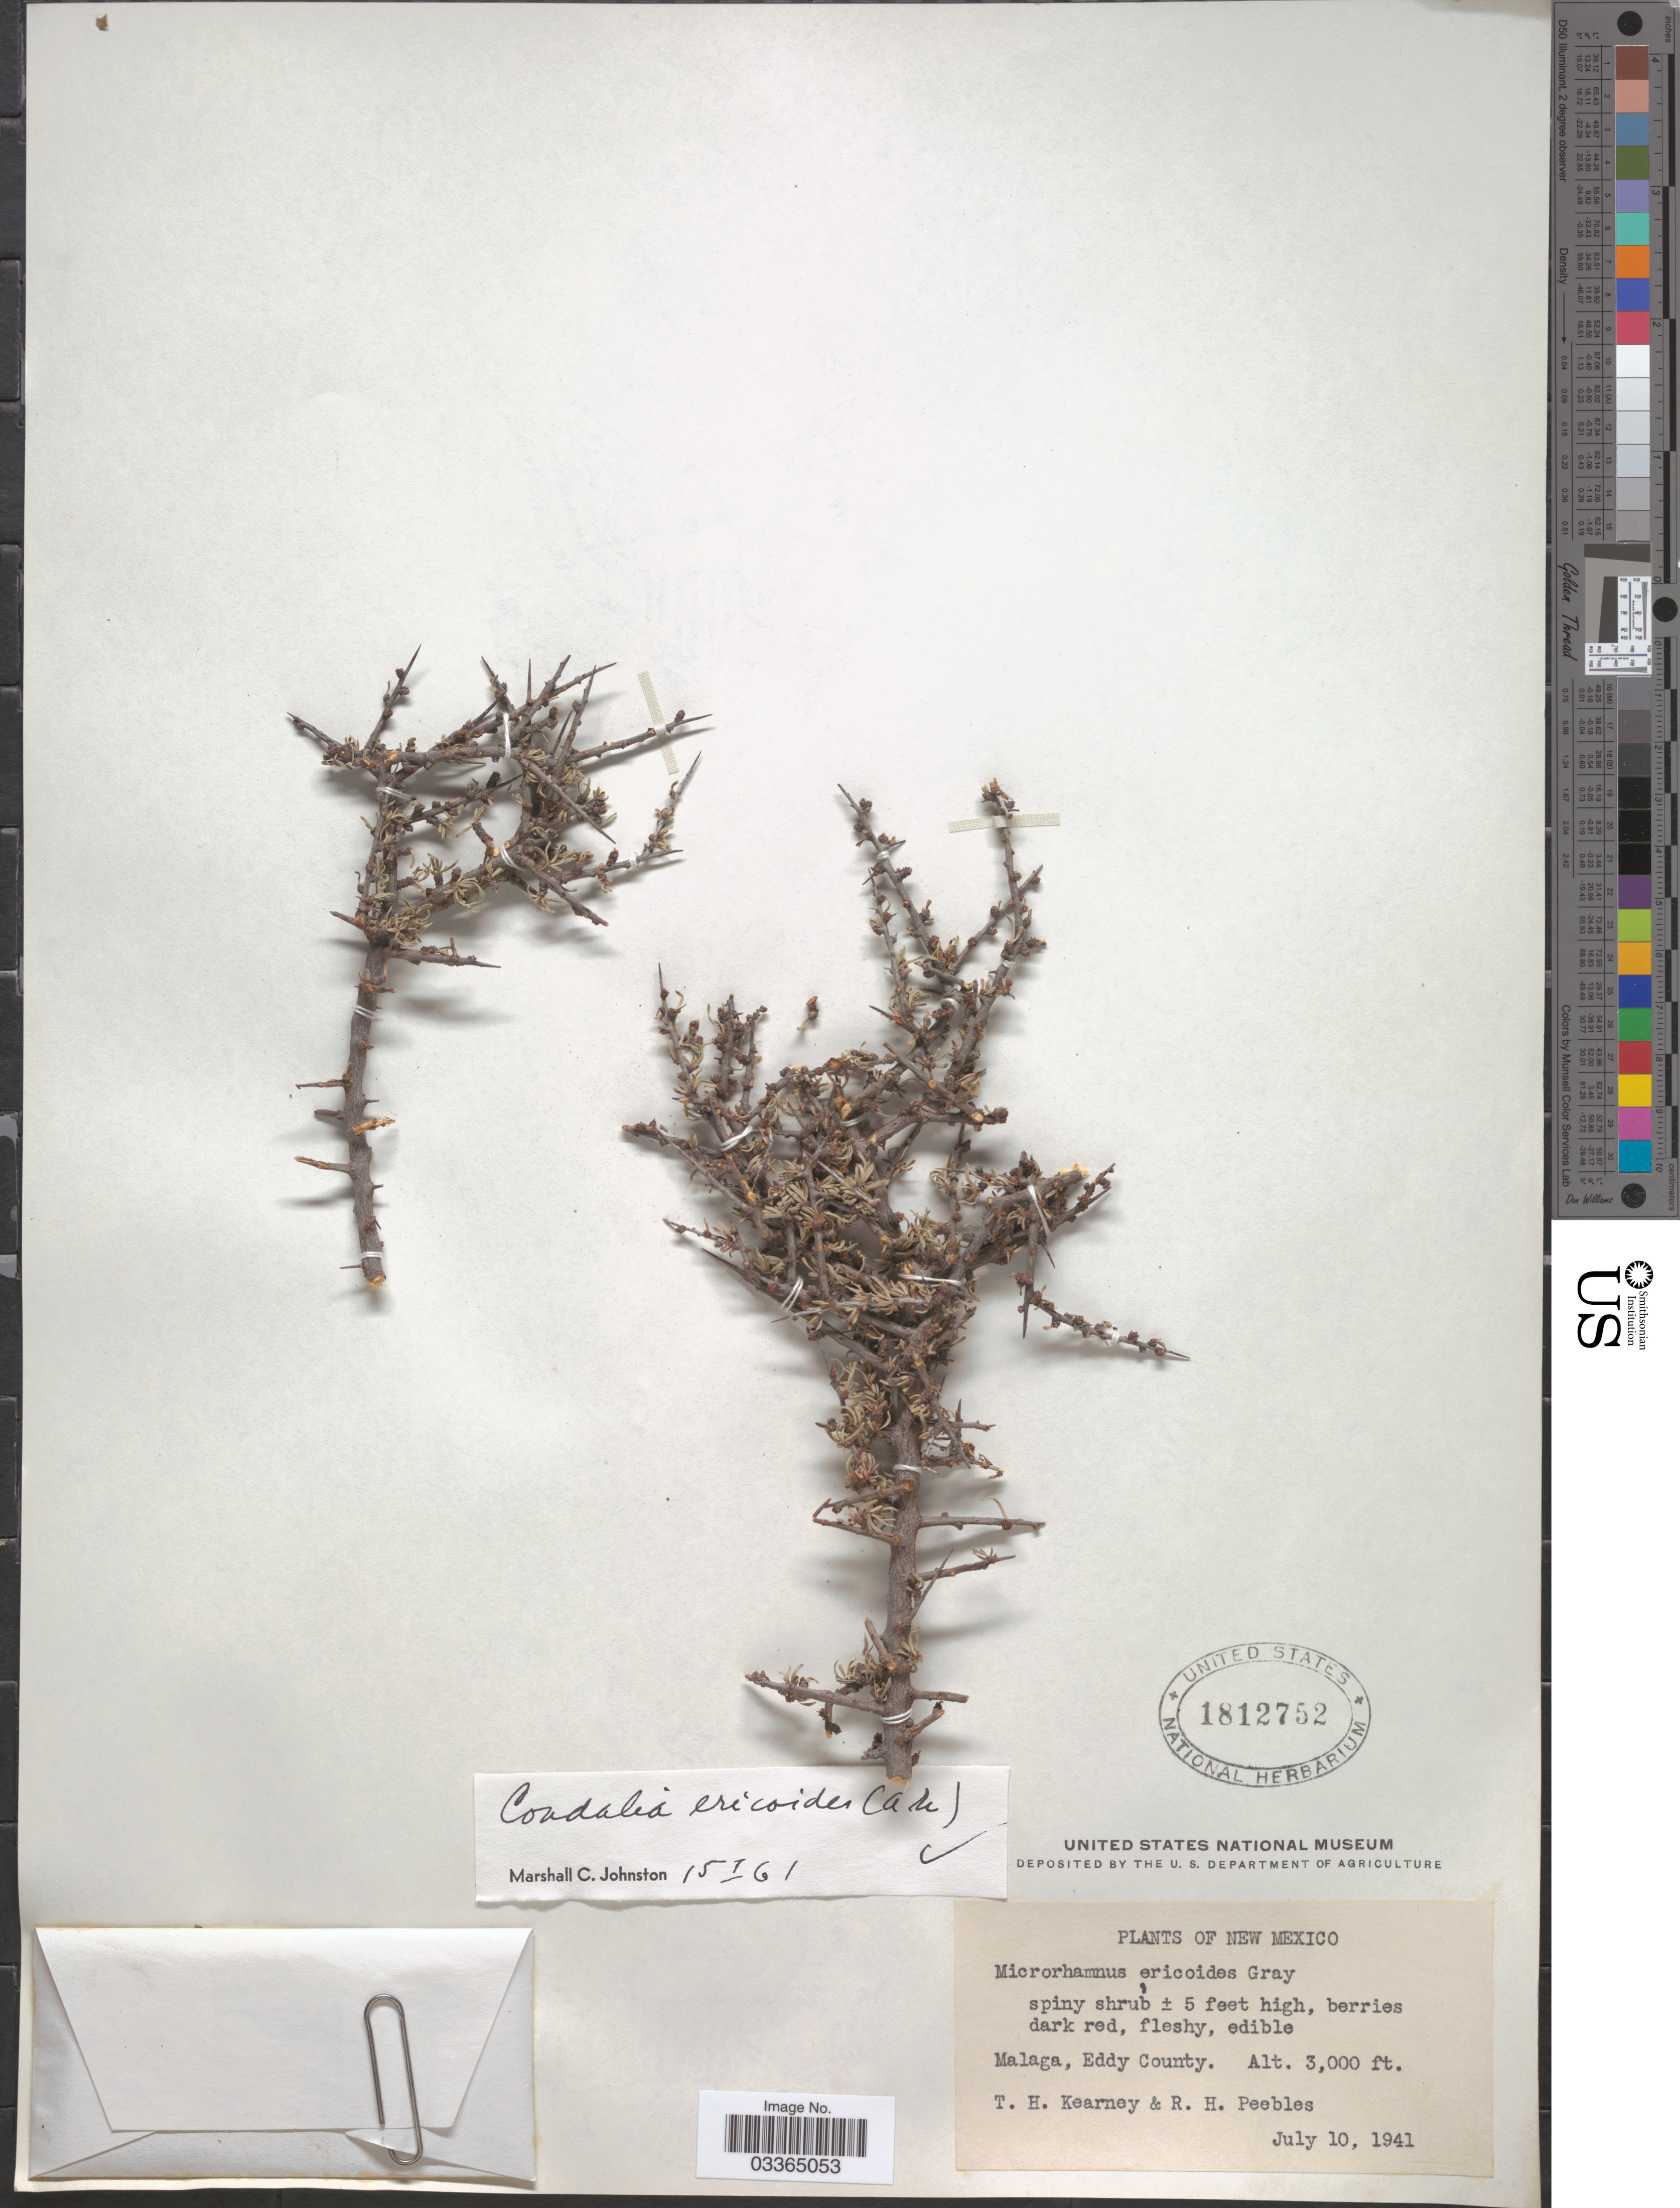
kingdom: Plantae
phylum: Tracheophyta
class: Magnoliopsida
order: Rosales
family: Rhamnaceae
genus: Condalia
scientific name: Condalia ericoides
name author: (A. Gray) M.C. Johnst.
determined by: Johnston, Marshall C.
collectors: T. H. Kearney & R. H. Peebles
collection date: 1941-07-10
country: United States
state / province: New Mexico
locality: Malaga, Eddy County.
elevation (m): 914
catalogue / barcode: US 1812752